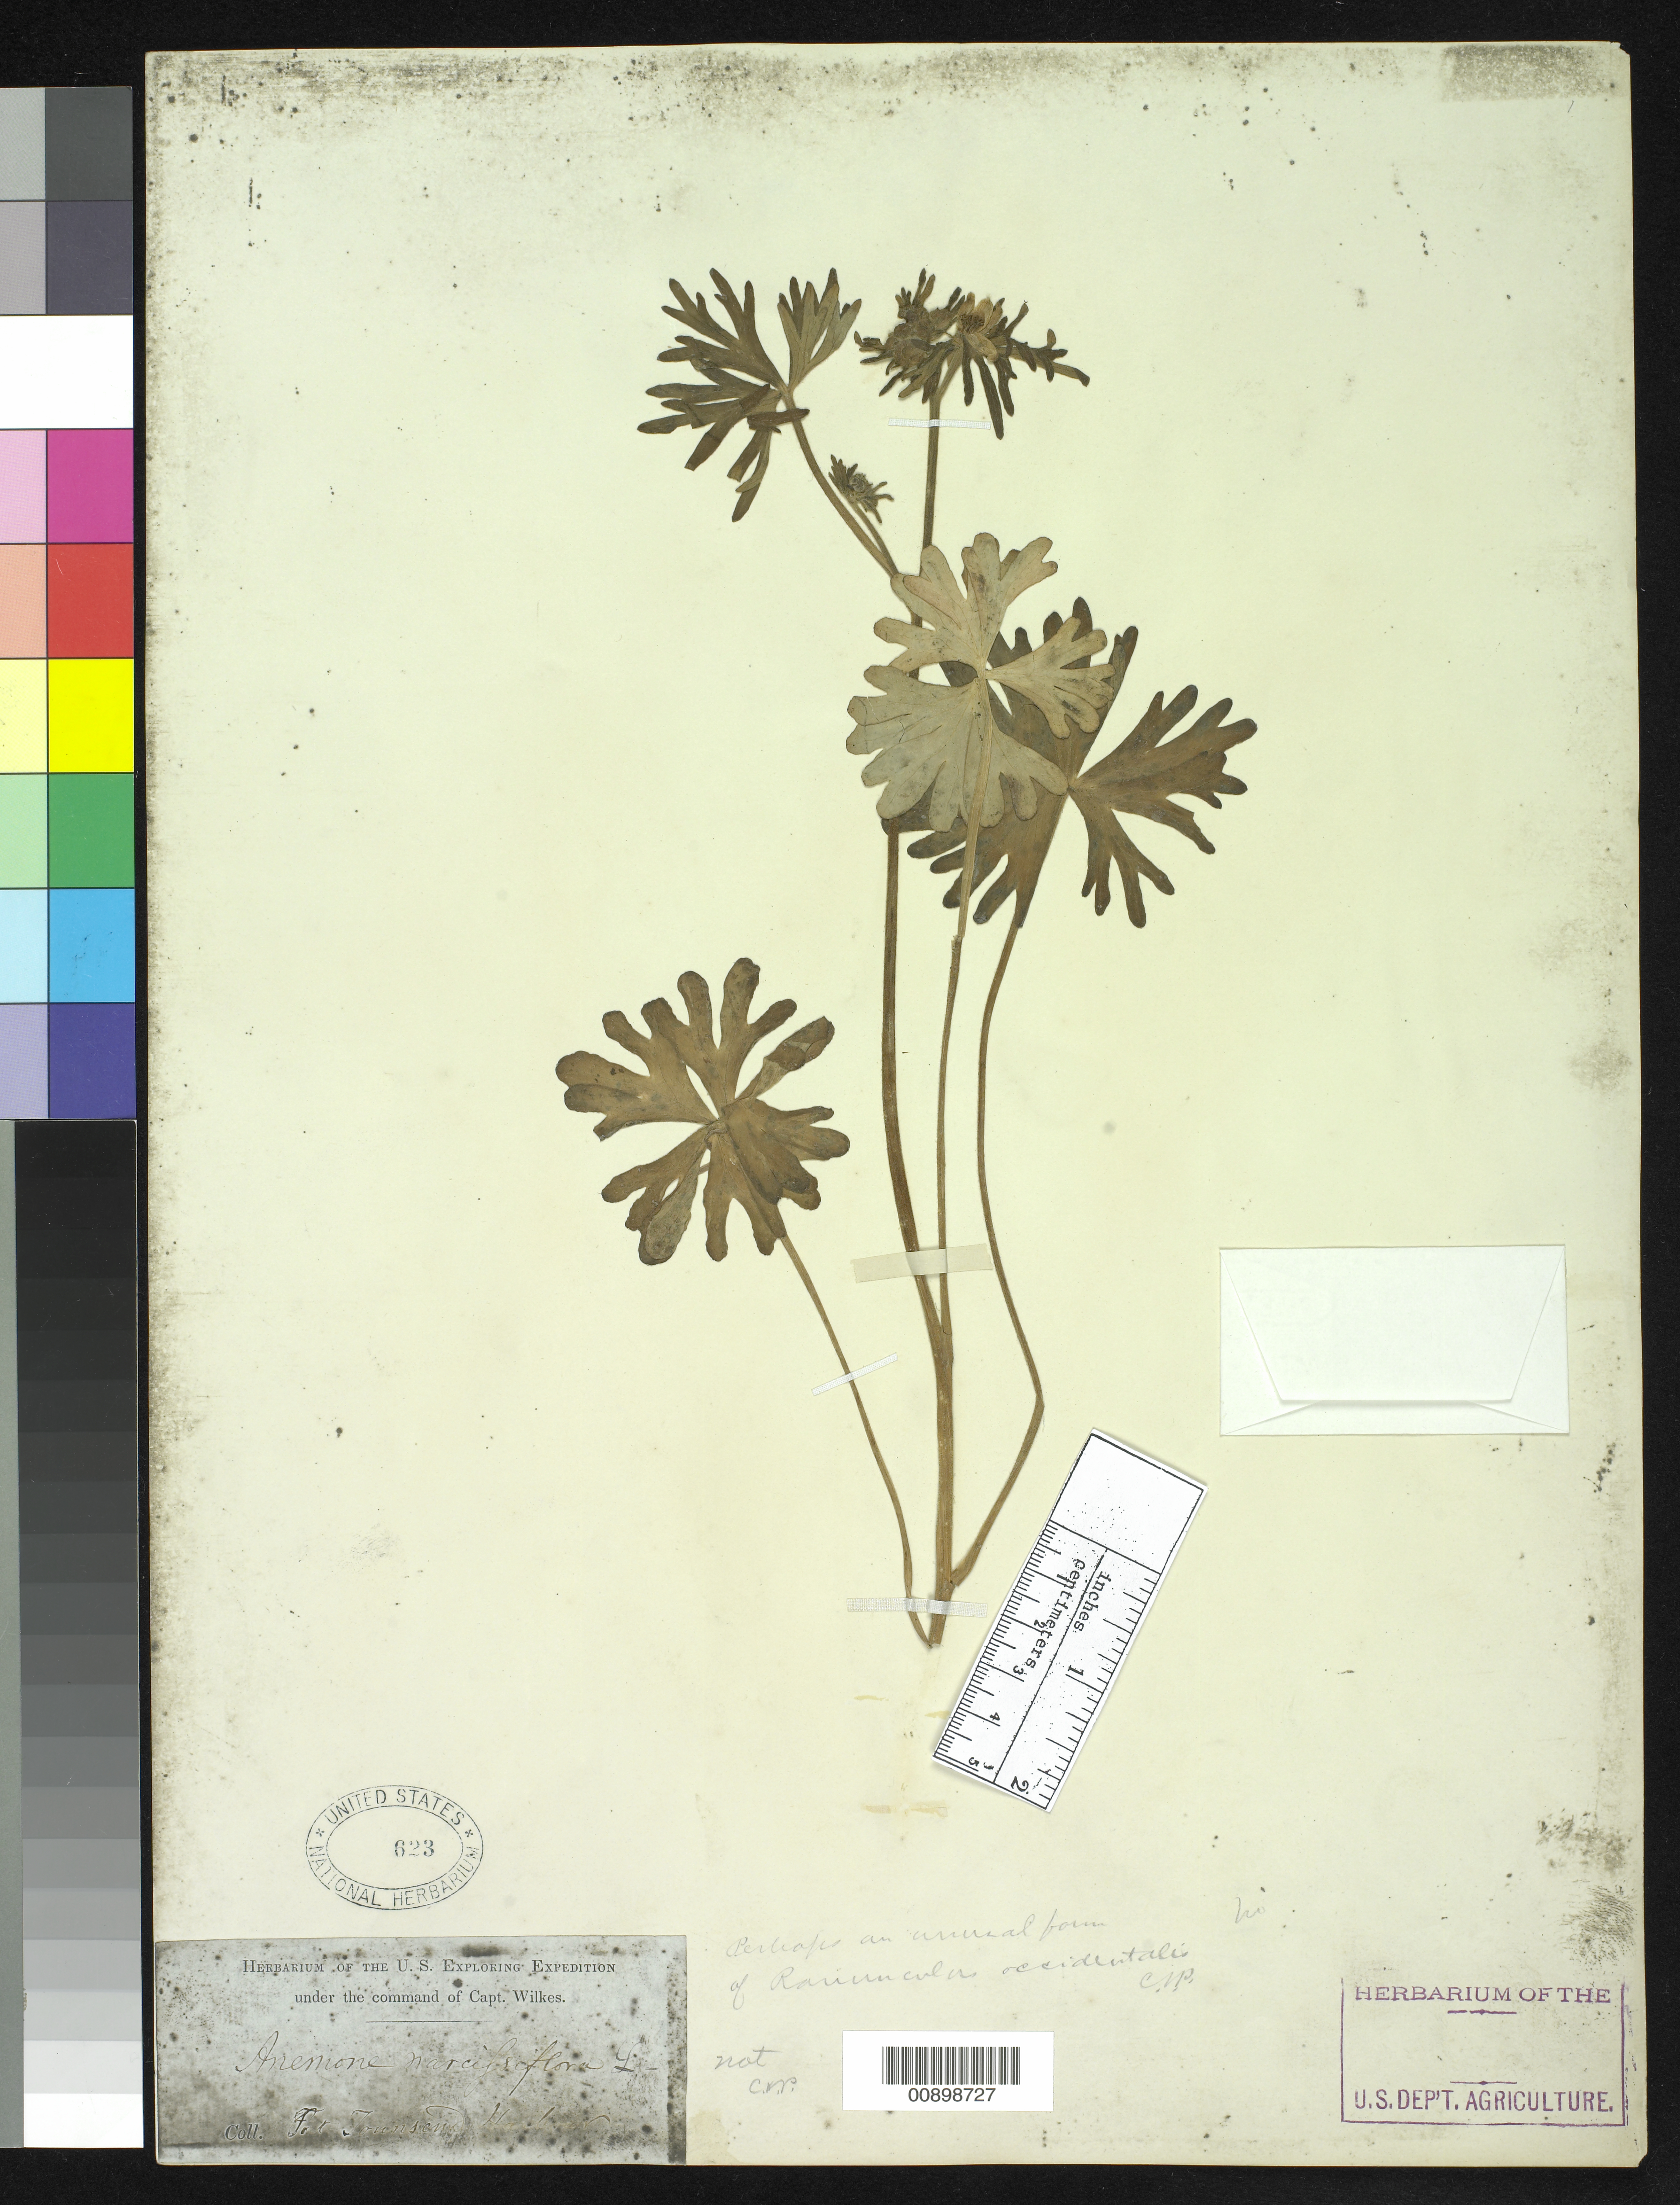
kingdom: Plantae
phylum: Tracheophyta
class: Magnoliopsida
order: Ranunculales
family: Ranunculaceae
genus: Ranunculus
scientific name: Ranunculus occidentalis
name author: Nutt.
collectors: Wilkes Explor. Exped.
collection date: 1838/1842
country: United States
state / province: Washington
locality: Fort Townsend Harbour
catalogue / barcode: US 623